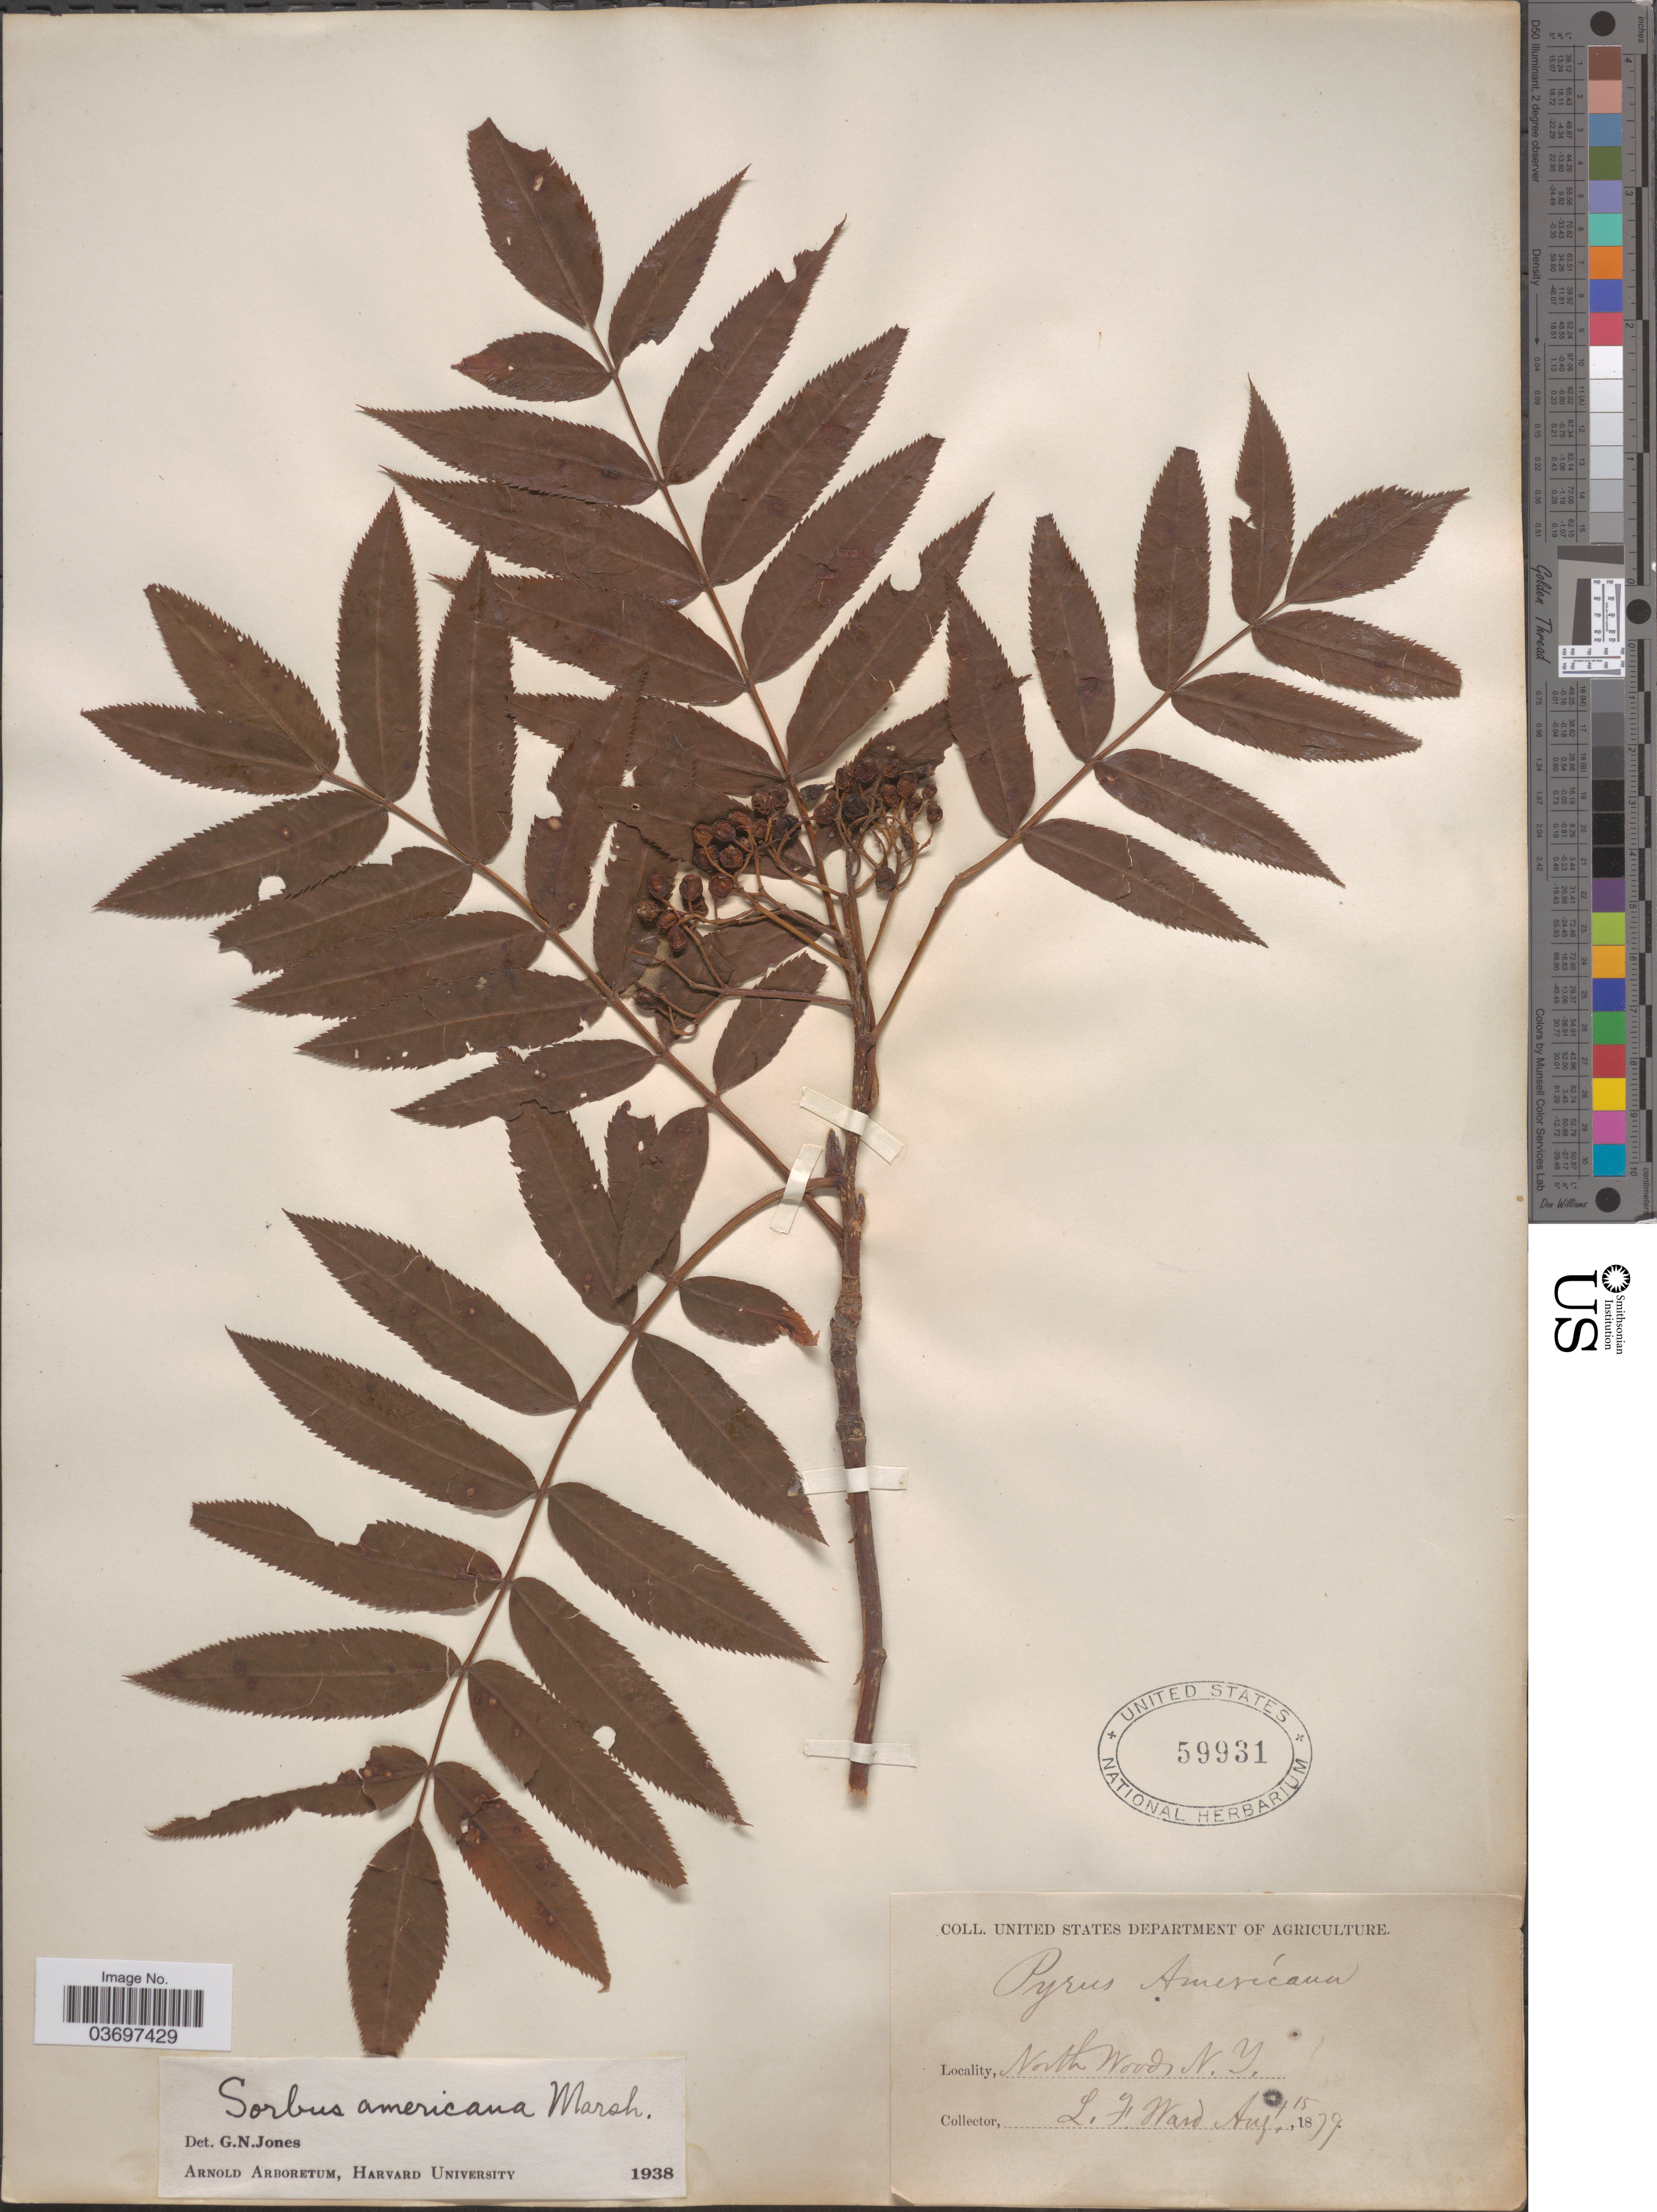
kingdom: Plantae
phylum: Tracheophyta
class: Magnoliopsida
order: Rosales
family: Rosaceae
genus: Sorbus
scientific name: Sorbus americana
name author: Marshall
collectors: L. Ward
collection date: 1879-08-15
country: United States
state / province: New York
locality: North Woods.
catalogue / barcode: US 59931